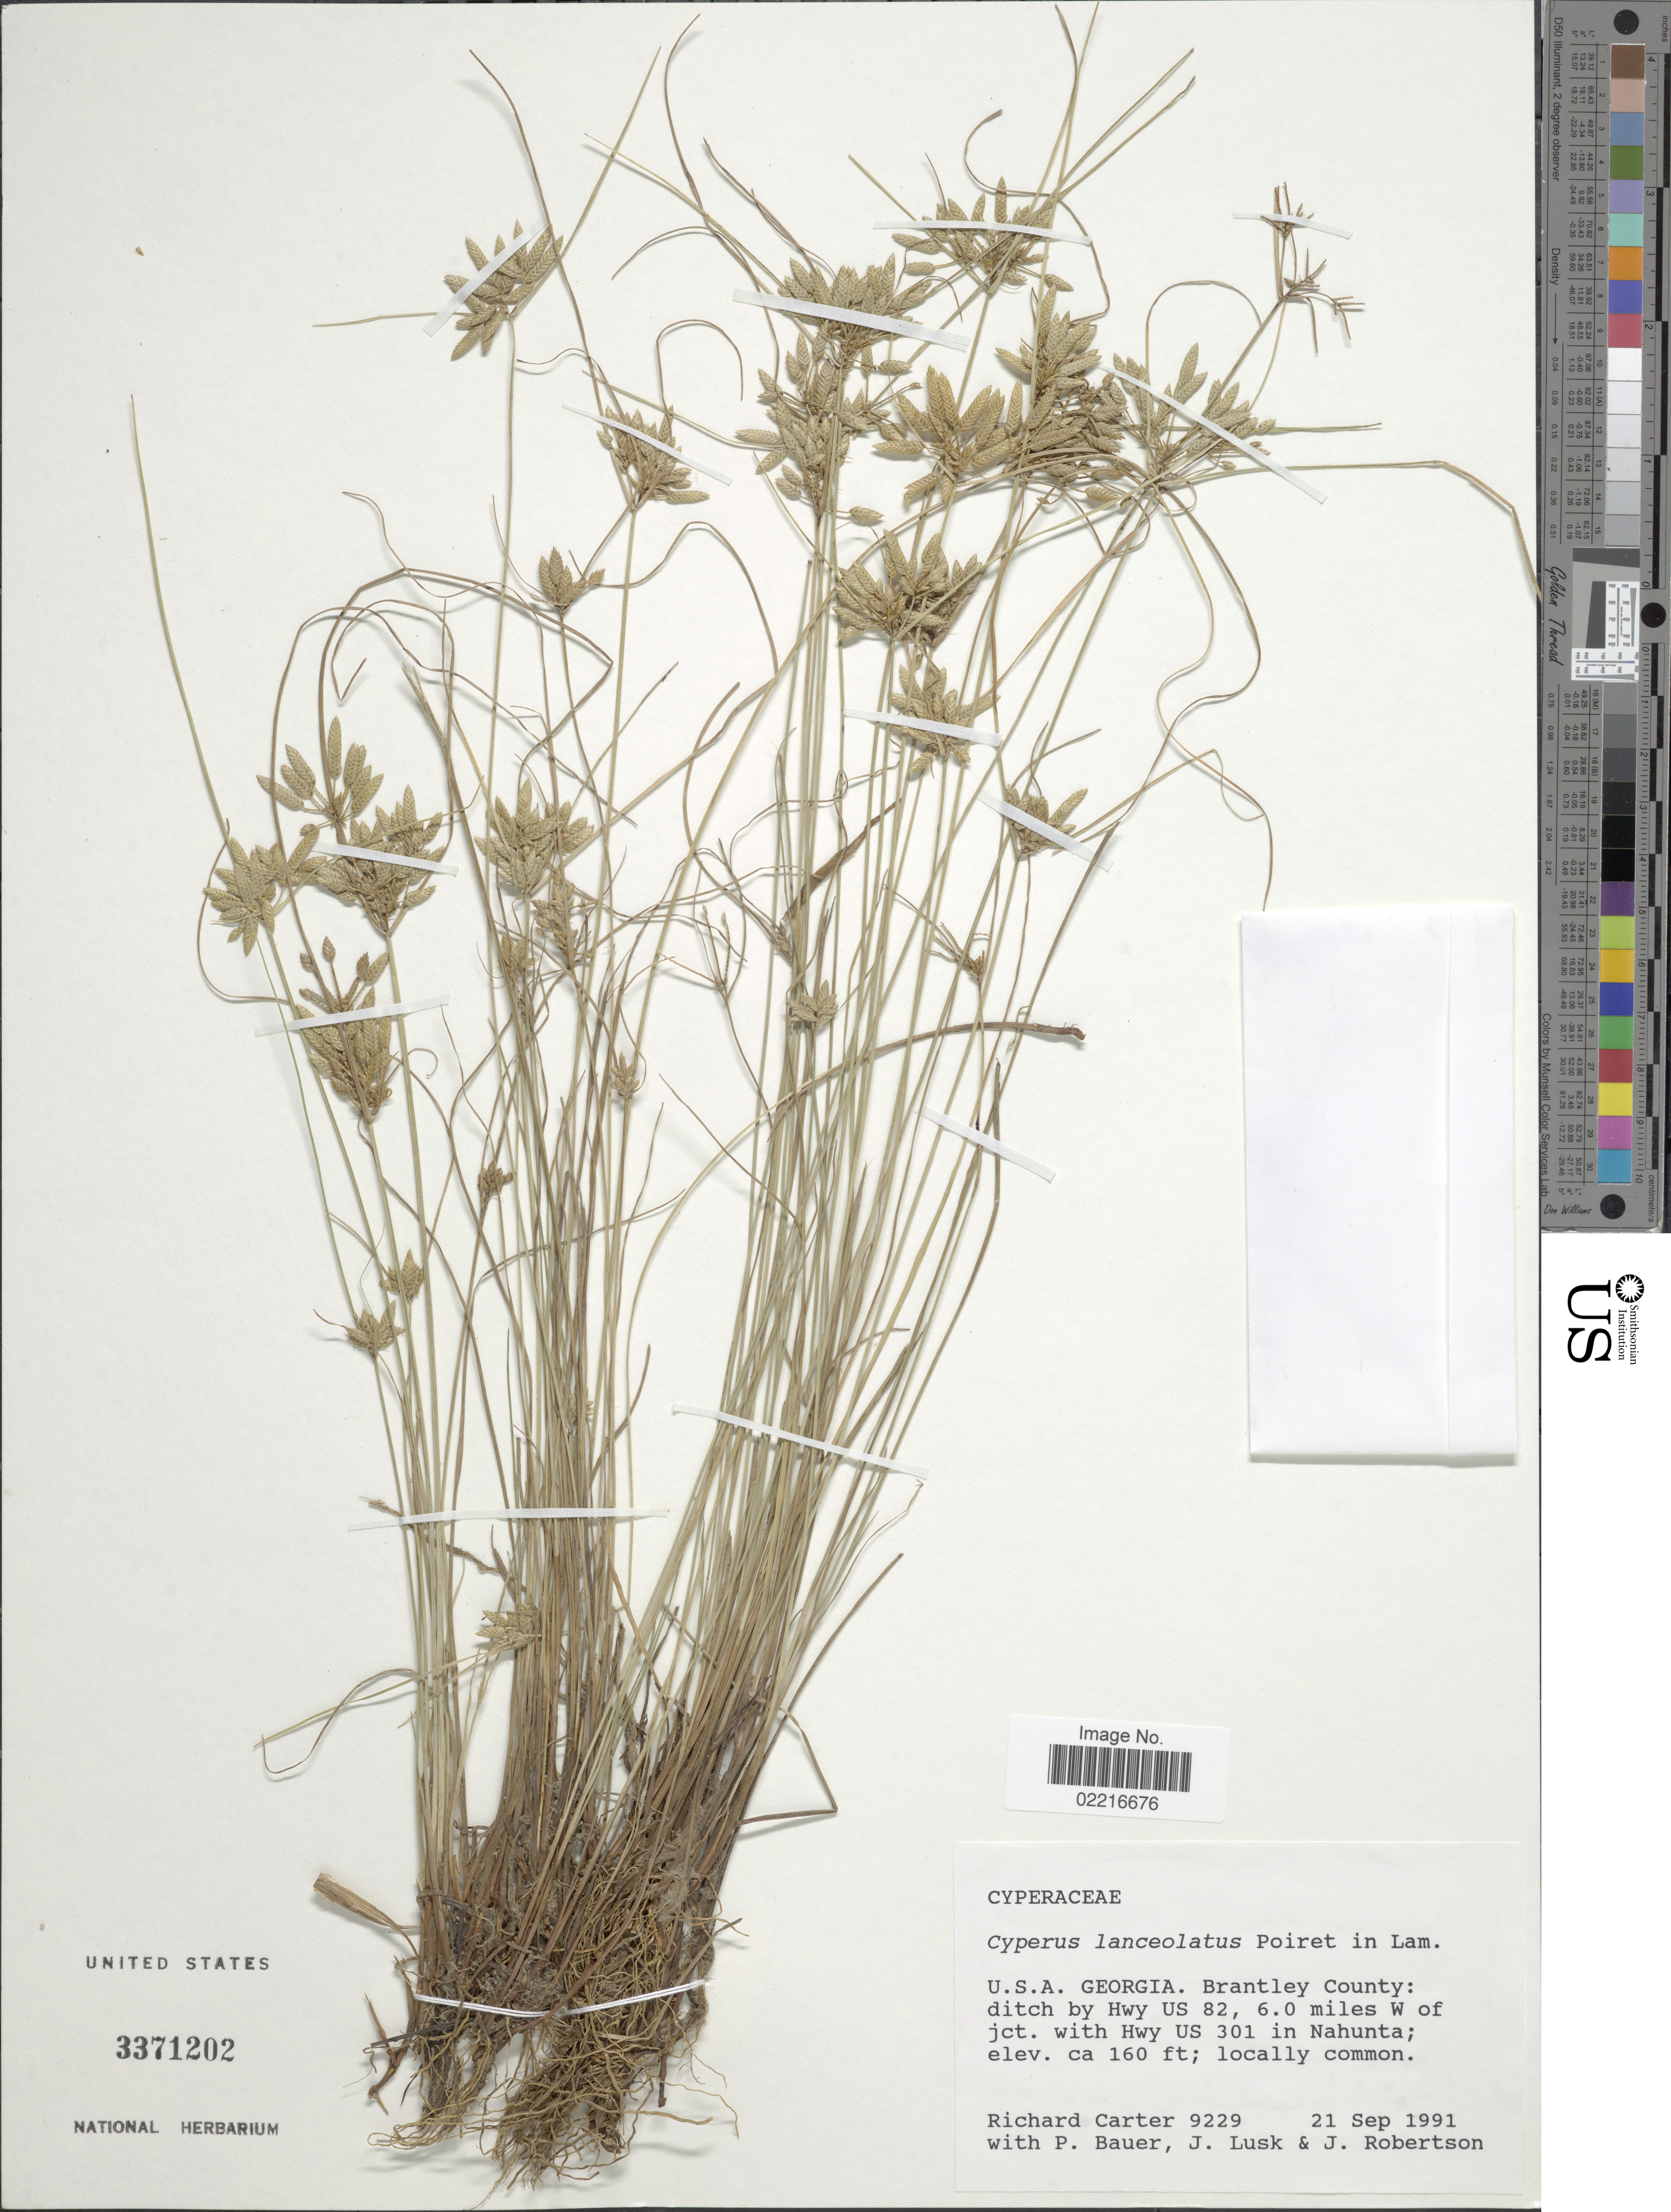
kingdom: Plantae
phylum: Tracheophyta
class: Liliopsida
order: Poales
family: Cyperaceae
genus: Cyperus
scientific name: Cyperus lanceolatus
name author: Poir.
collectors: R. Carter, P. Bauer, J. Lusk & J. Robertson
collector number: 9229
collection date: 1991-09-21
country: United States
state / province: Georgia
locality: Brantley County: ditch by Hwy US 82, 6.0 miles W of jct. with Hwy US 301 in Nahunta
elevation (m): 49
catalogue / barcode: US 3371202